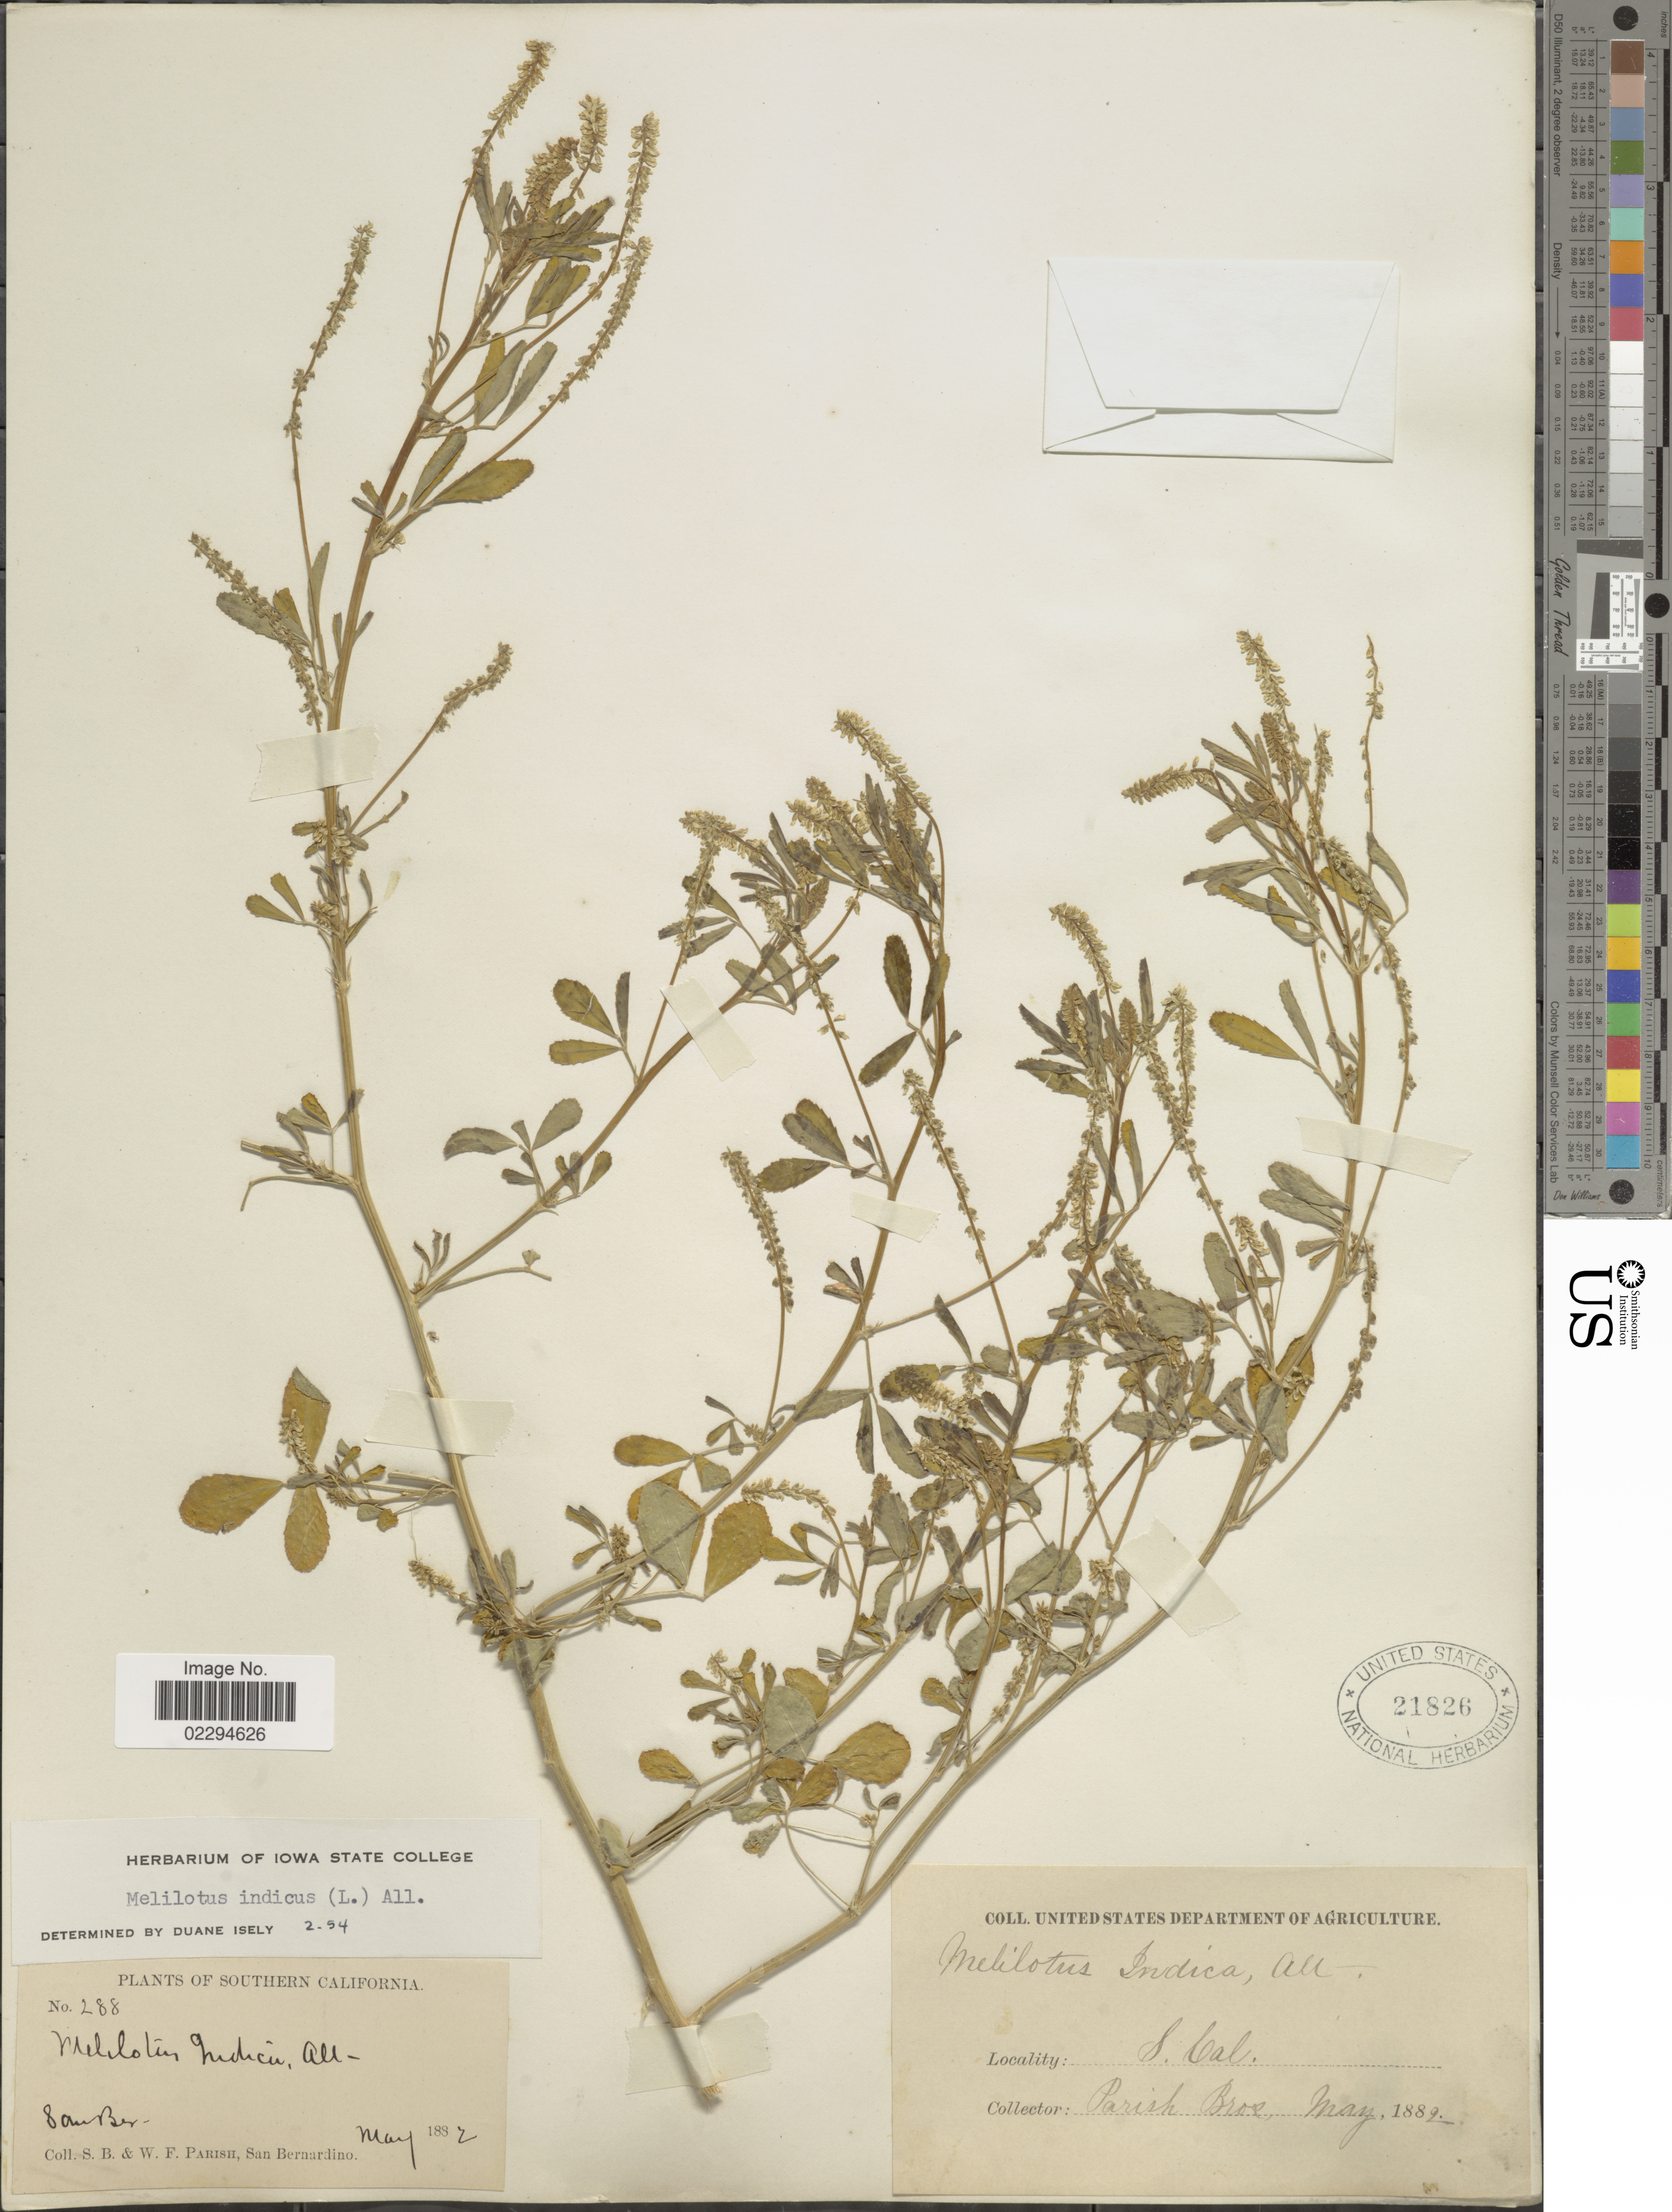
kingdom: Plantae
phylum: Tracheophyta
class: Magnoliopsida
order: Fabales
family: Fabaceae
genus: Melilotus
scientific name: Melilotus indicus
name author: (L.) All.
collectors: S. B. Parish & W. F. Parish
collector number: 288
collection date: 1882-05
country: United States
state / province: California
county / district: San Bernardino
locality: Southern California. San Bernardino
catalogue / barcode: US 21826